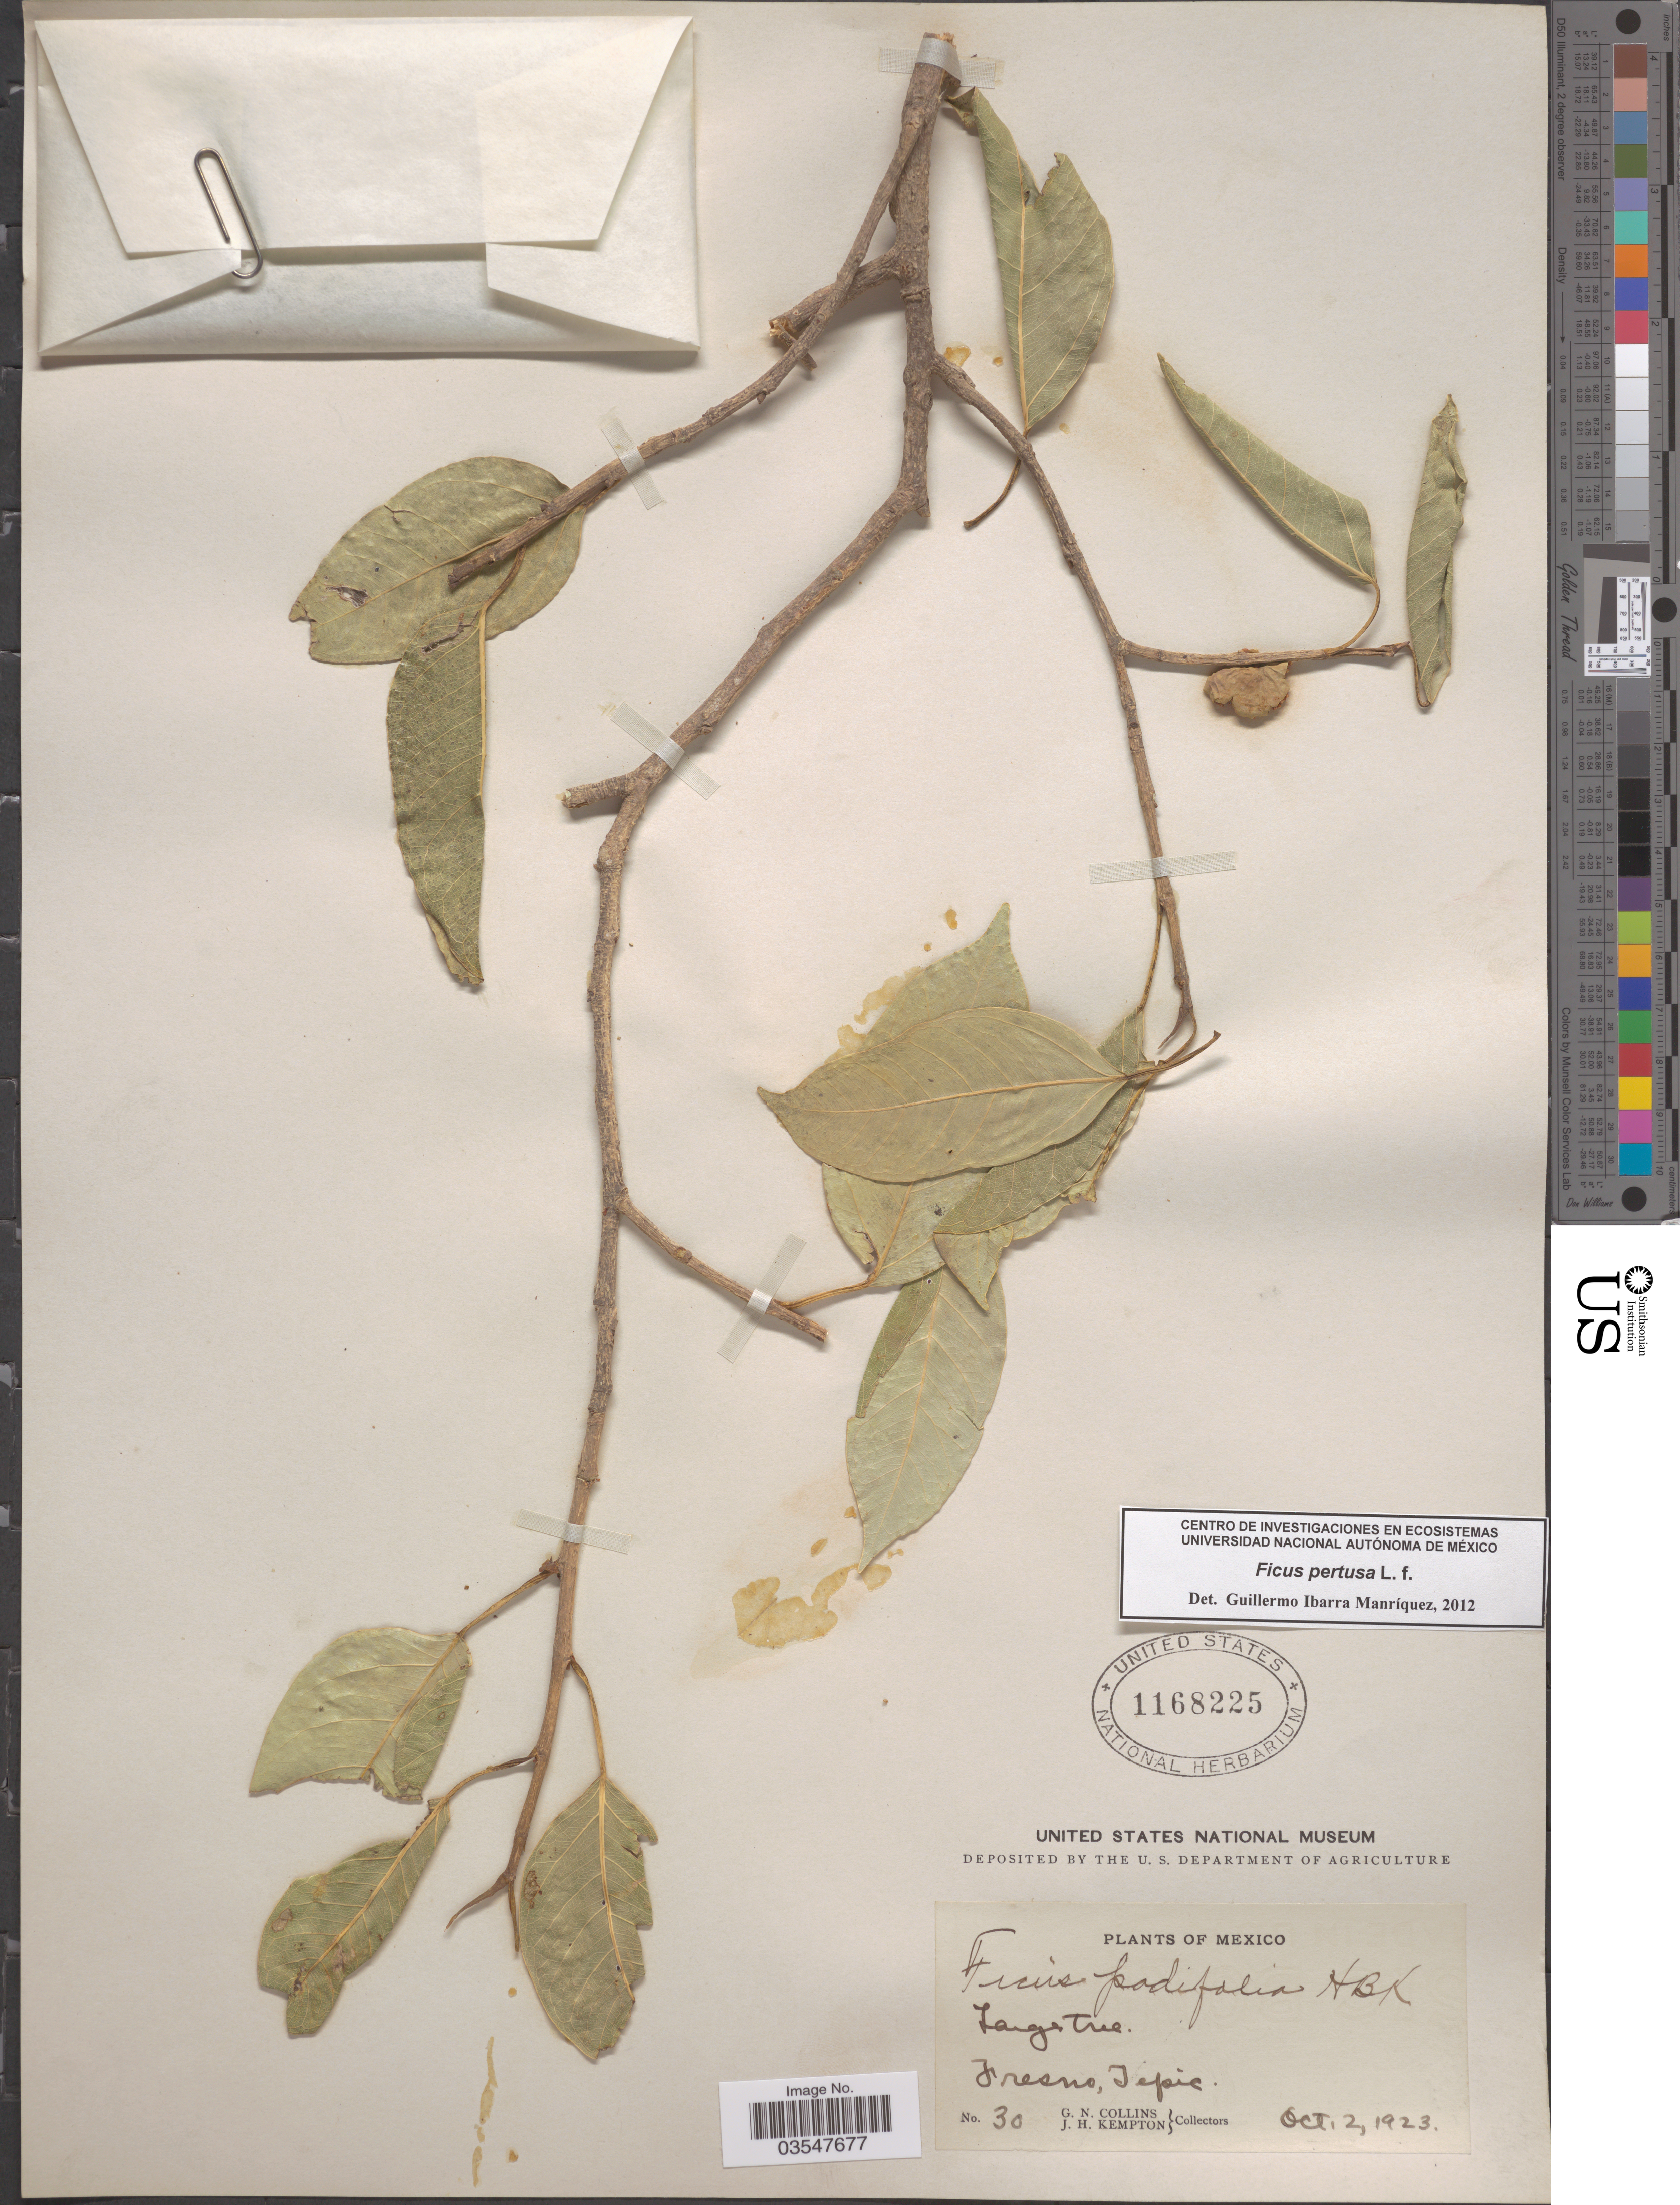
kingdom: Plantae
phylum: Tracheophyta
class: Magnoliopsida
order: Rosales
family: Moraceae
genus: Ficus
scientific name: Ficus pertusa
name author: L. f.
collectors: G. Collins & J. H. Kempton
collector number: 30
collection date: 1923-10-02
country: Mexico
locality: Fresno, Tepic.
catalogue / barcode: US 1168225